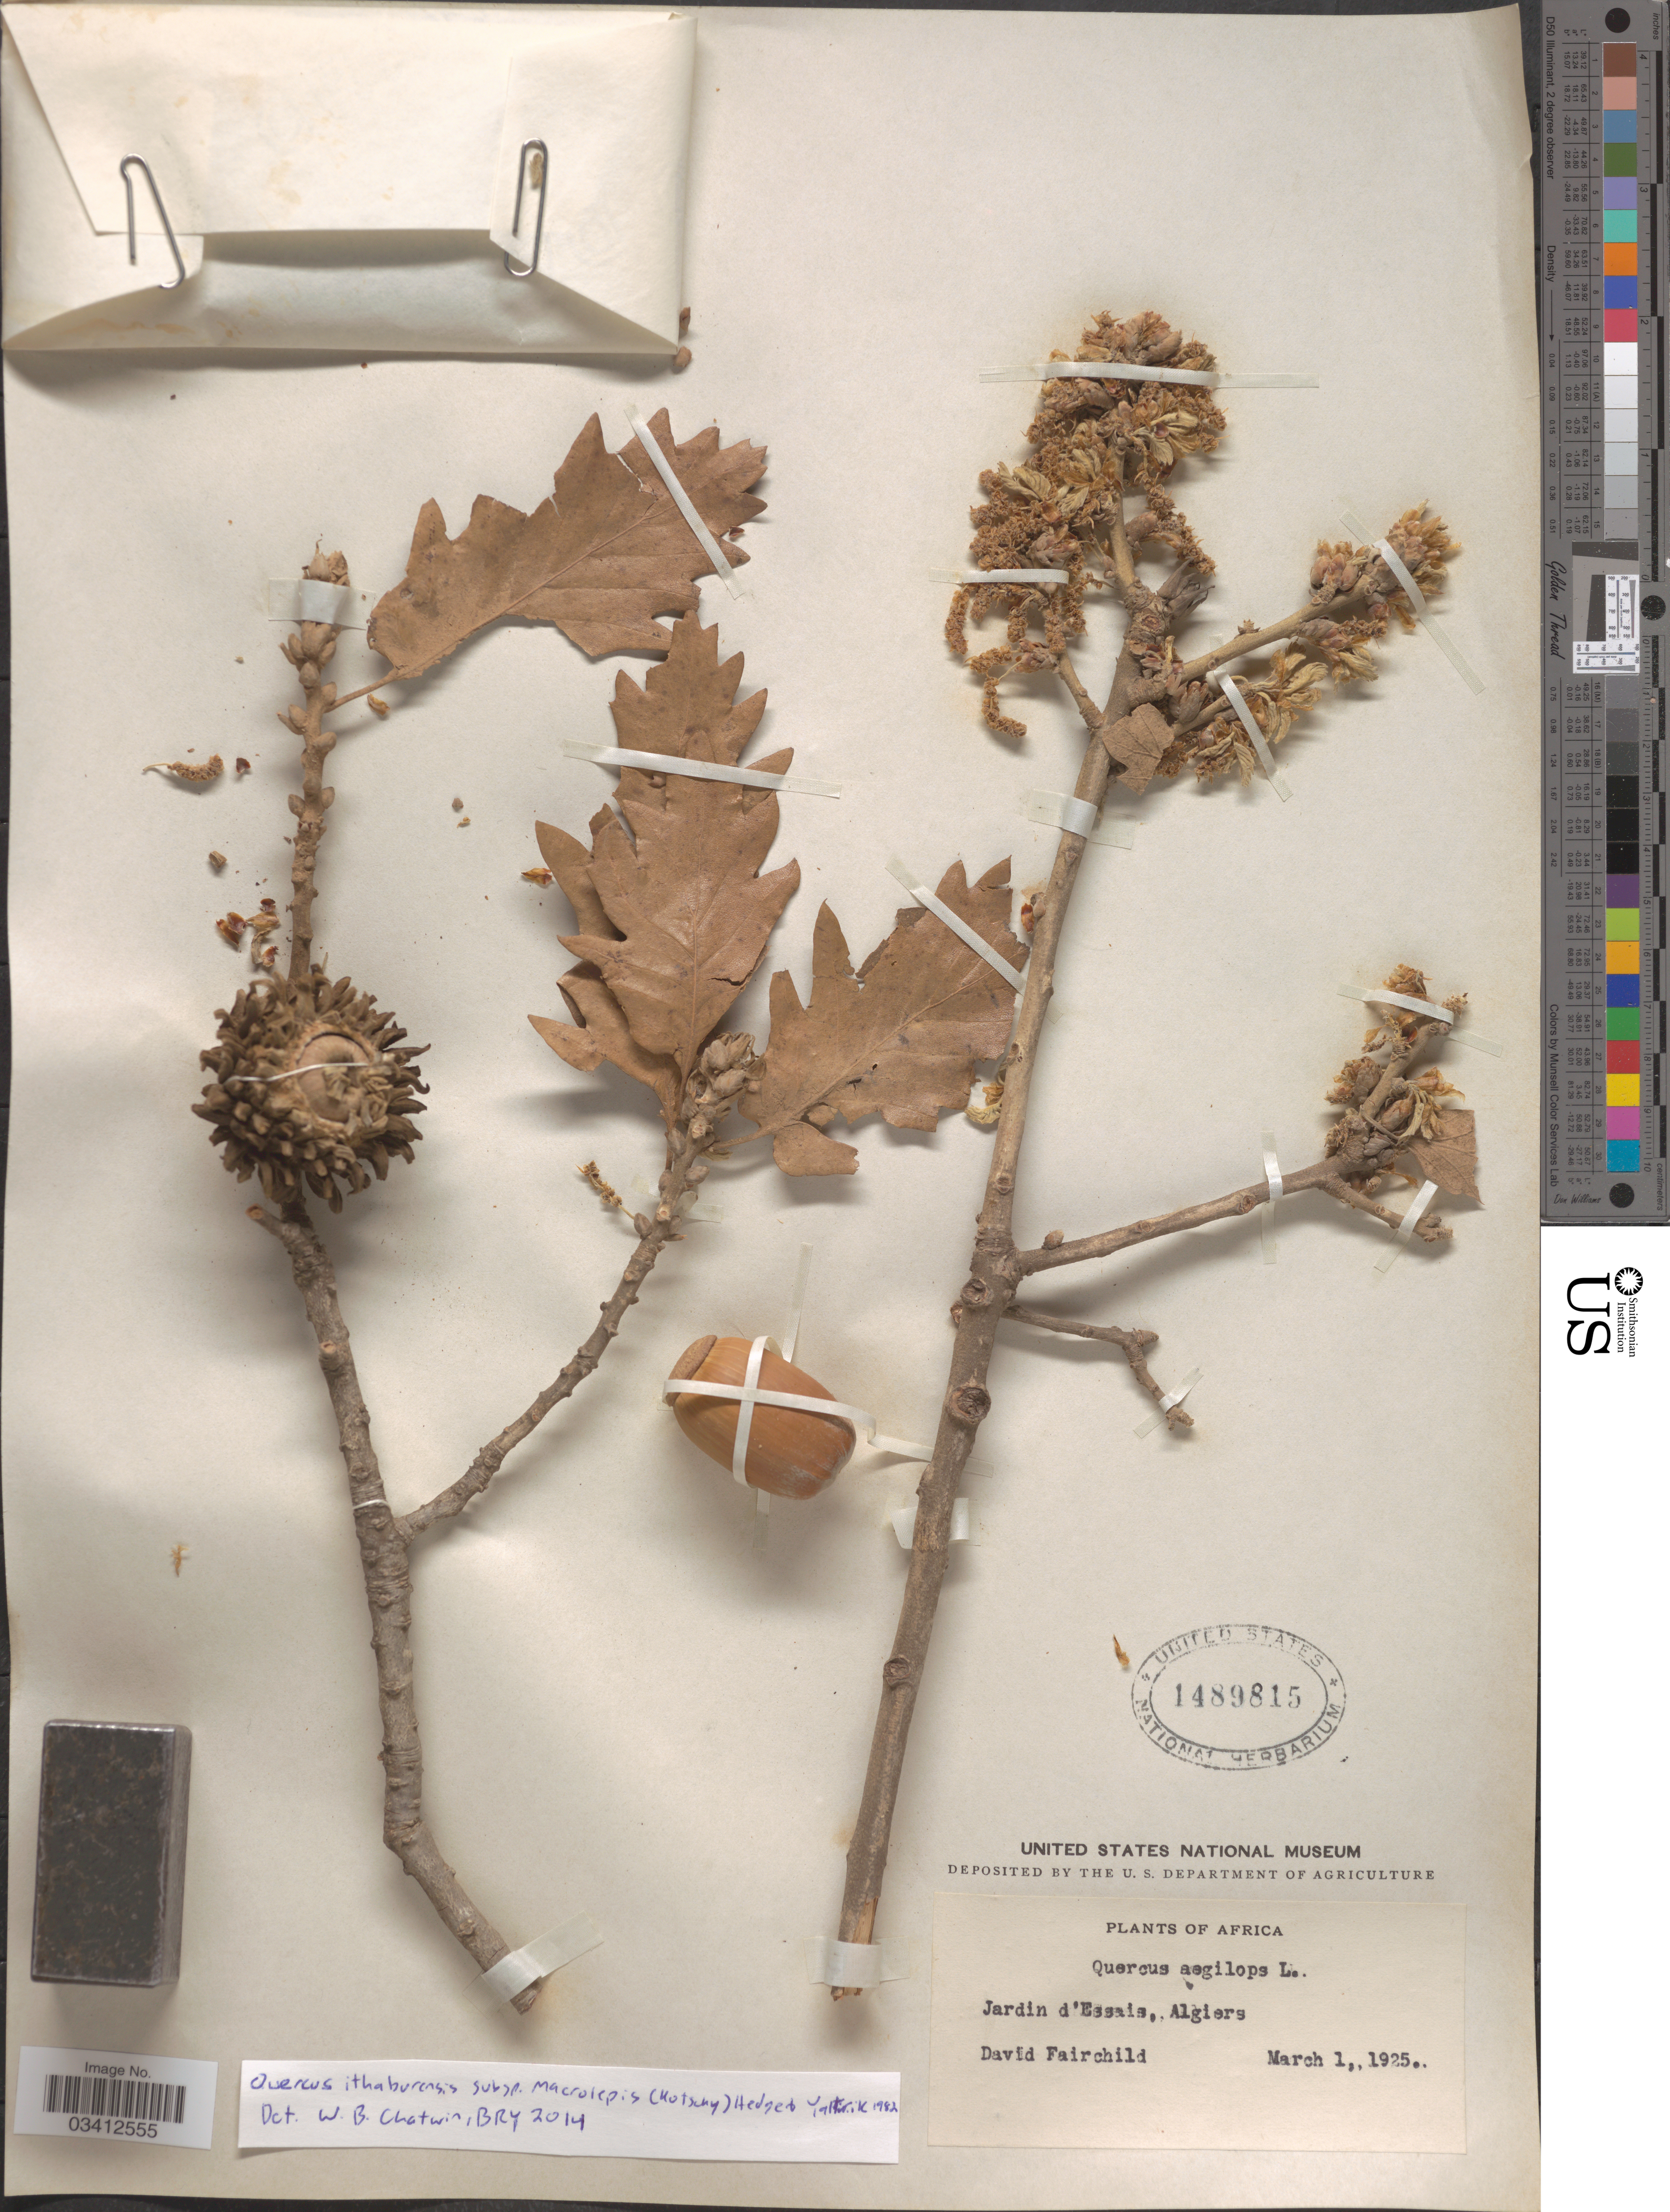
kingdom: Plantae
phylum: Tracheophyta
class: Magnoliopsida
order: Fagales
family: Fagaceae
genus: Quercus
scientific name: Quercus ithaburensis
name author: Decne.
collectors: D. Fairchild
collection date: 1925-03-01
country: Algeria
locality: Africa. Jardin d'Essais, Algiers.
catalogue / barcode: US 1489815